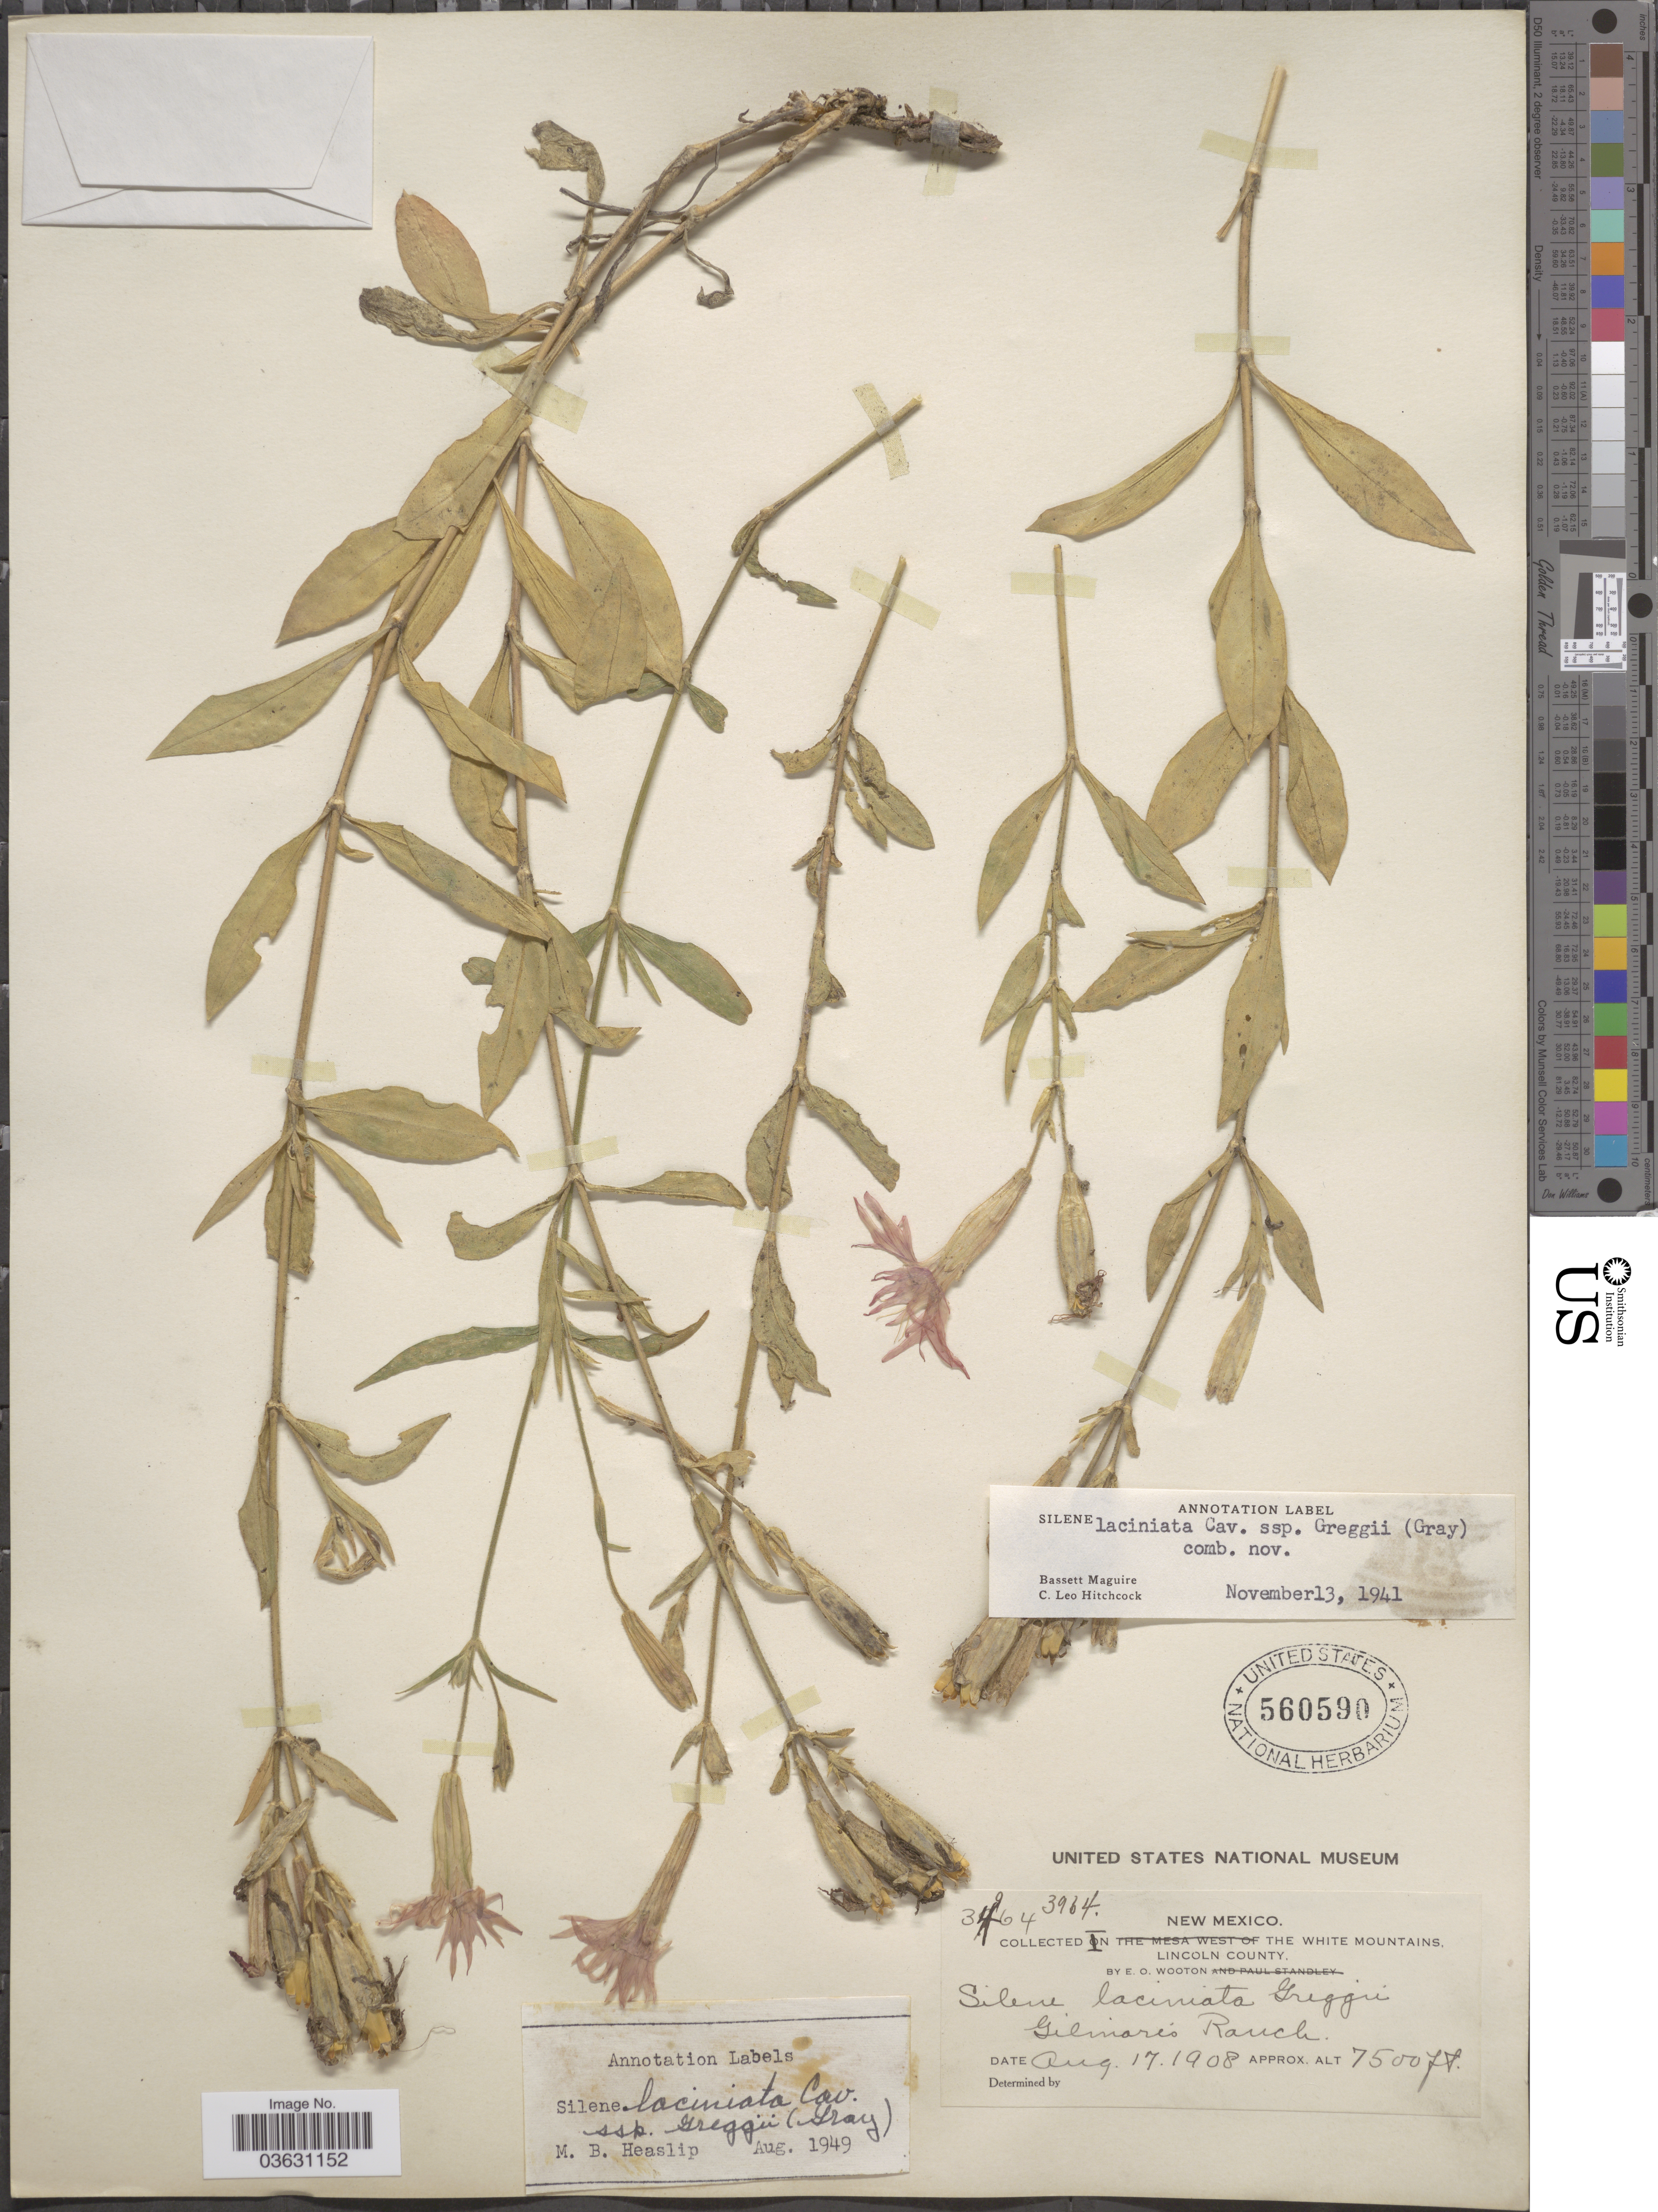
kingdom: Plantae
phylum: Tracheophyta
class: Magnoliopsida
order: Caryophyllales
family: Caryophyllaceae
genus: Silene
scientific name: Silene laciniata subsp. greggii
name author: (A. Gray) C.L. Hitchc. & Maguire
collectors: E. O. Wooton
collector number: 3964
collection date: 1908-08-17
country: United States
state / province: New Mexico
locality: In the White Mountains. Lincoln County. Gilmore's Ranch.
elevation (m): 2286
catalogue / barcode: US 560590